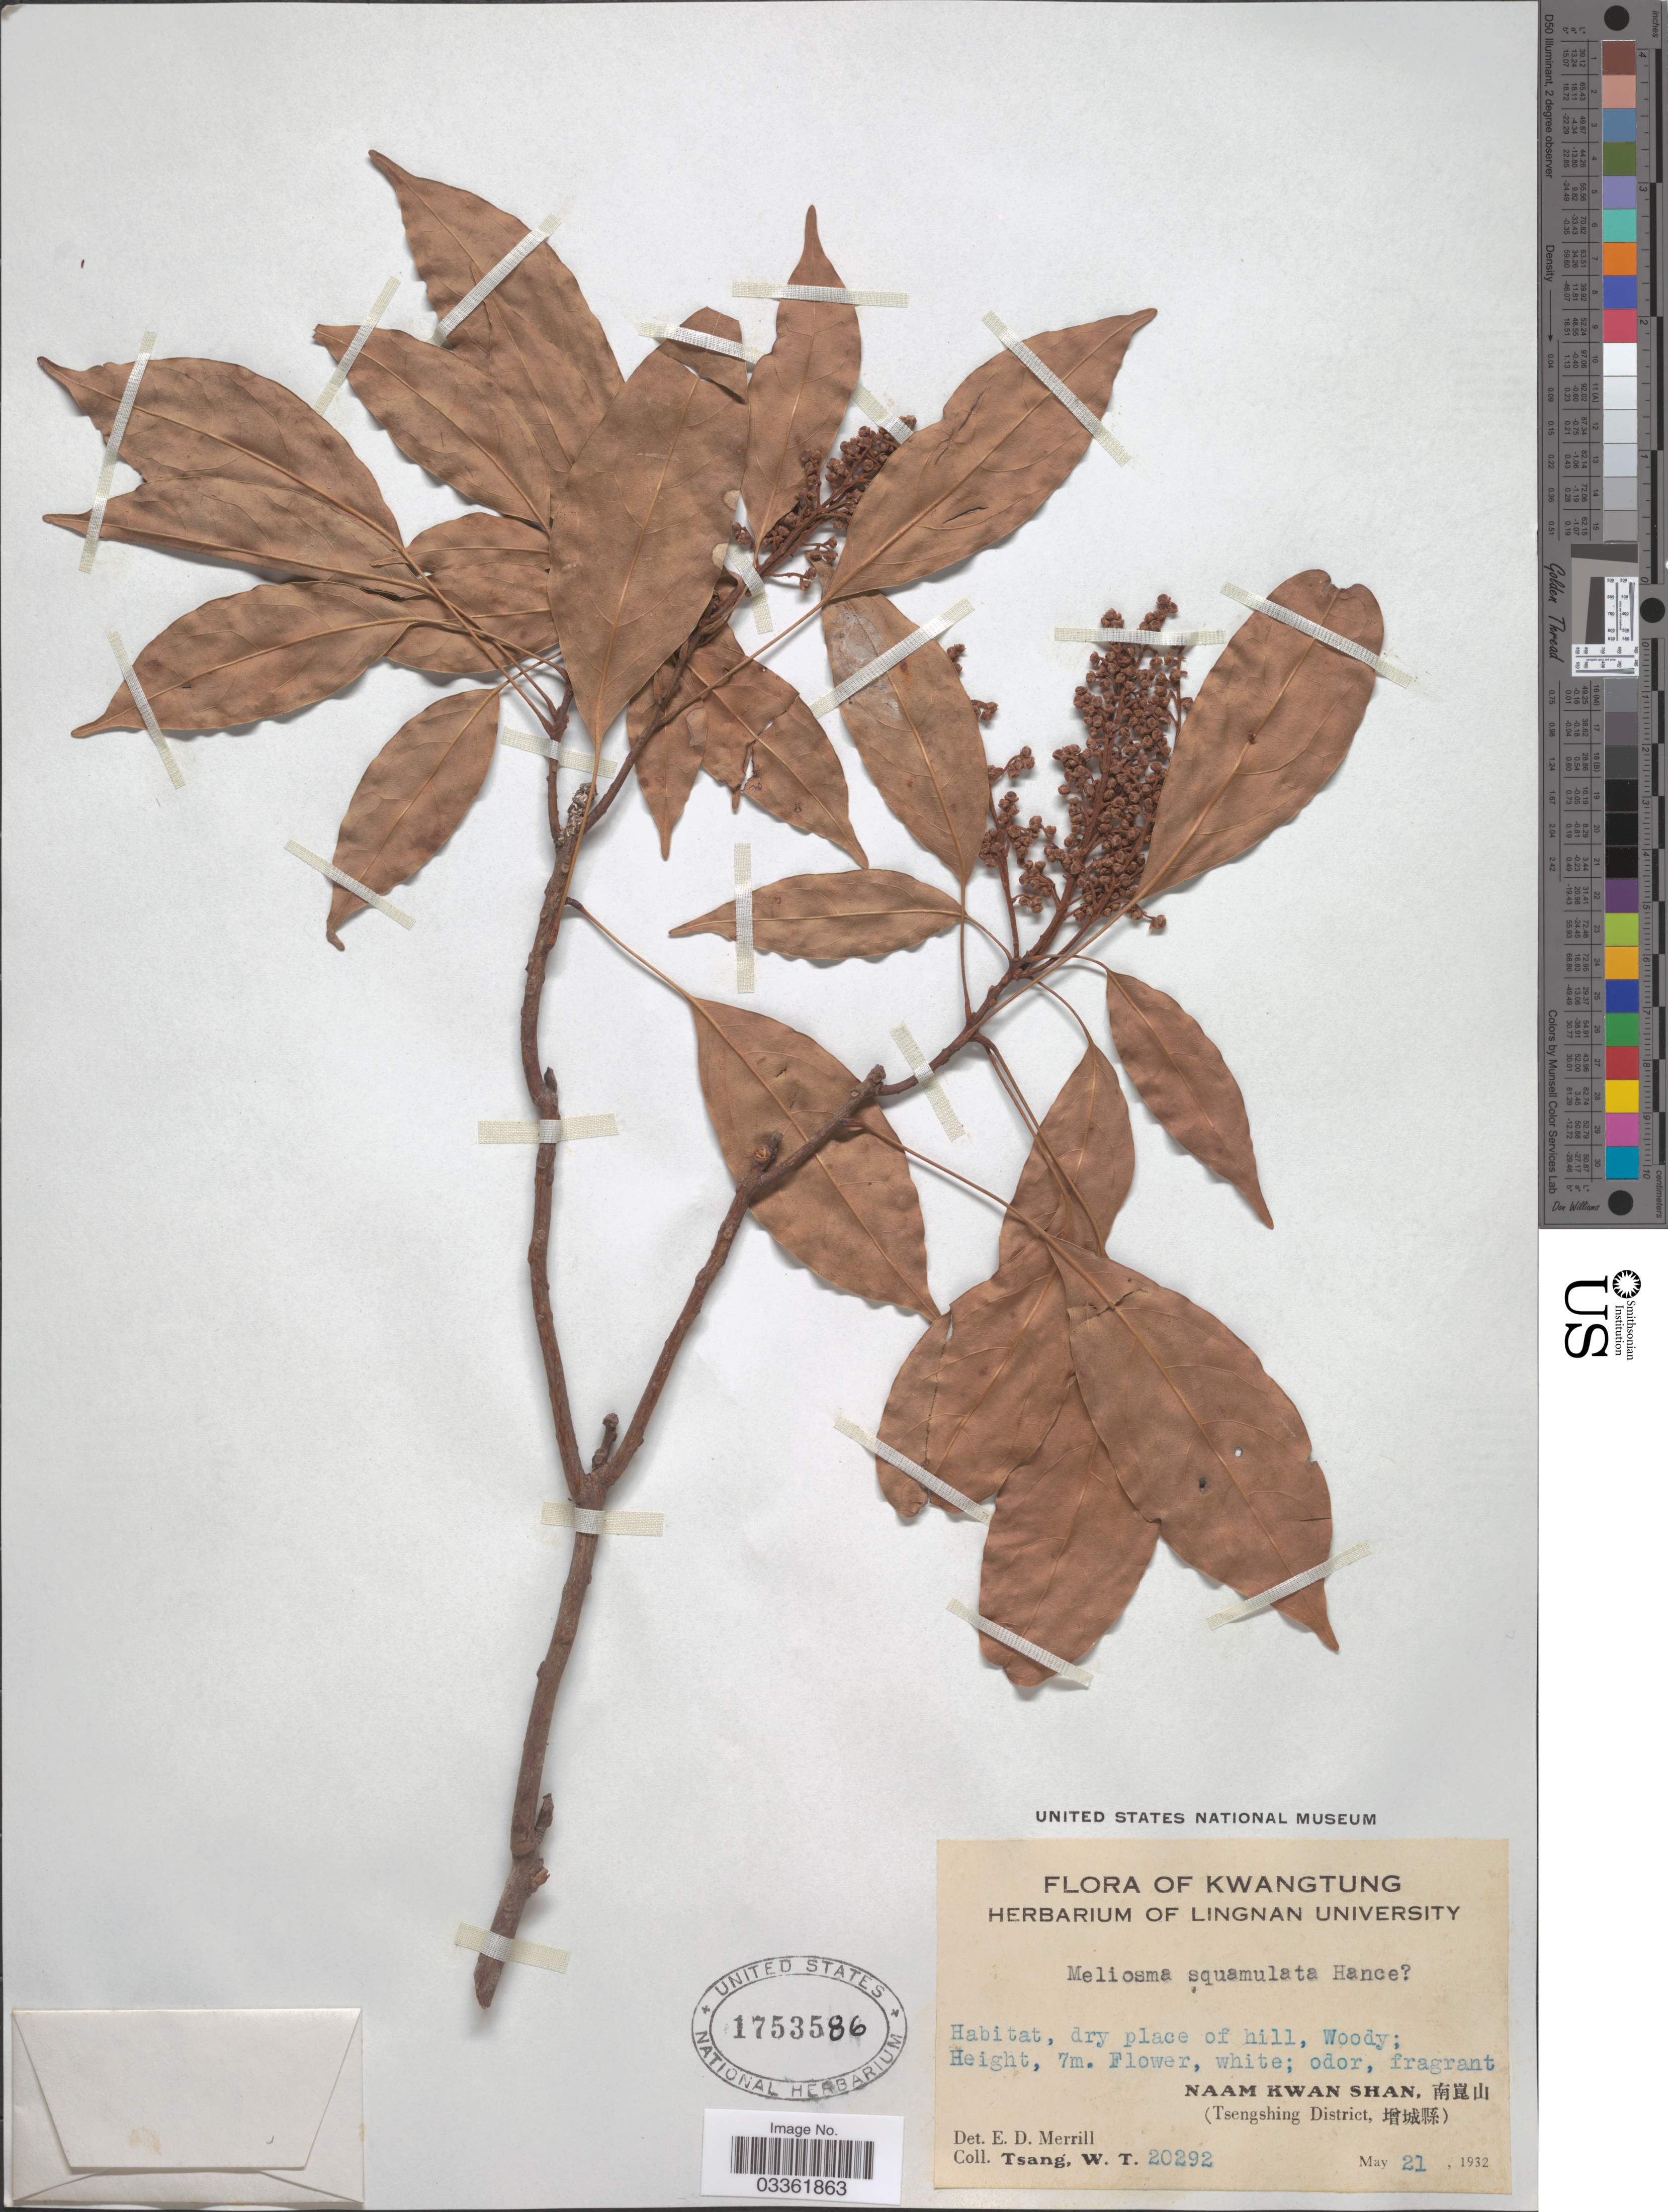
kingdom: Plantae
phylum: Tracheophyta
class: Magnoliopsida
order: Proteales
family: Sabiaceae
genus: Meliosma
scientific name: Meliosma squamulata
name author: Hance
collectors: W. T. Tsang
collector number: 20292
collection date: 1932-05-21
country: China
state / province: Guangdong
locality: Tsnegshing District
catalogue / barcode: US 1753586